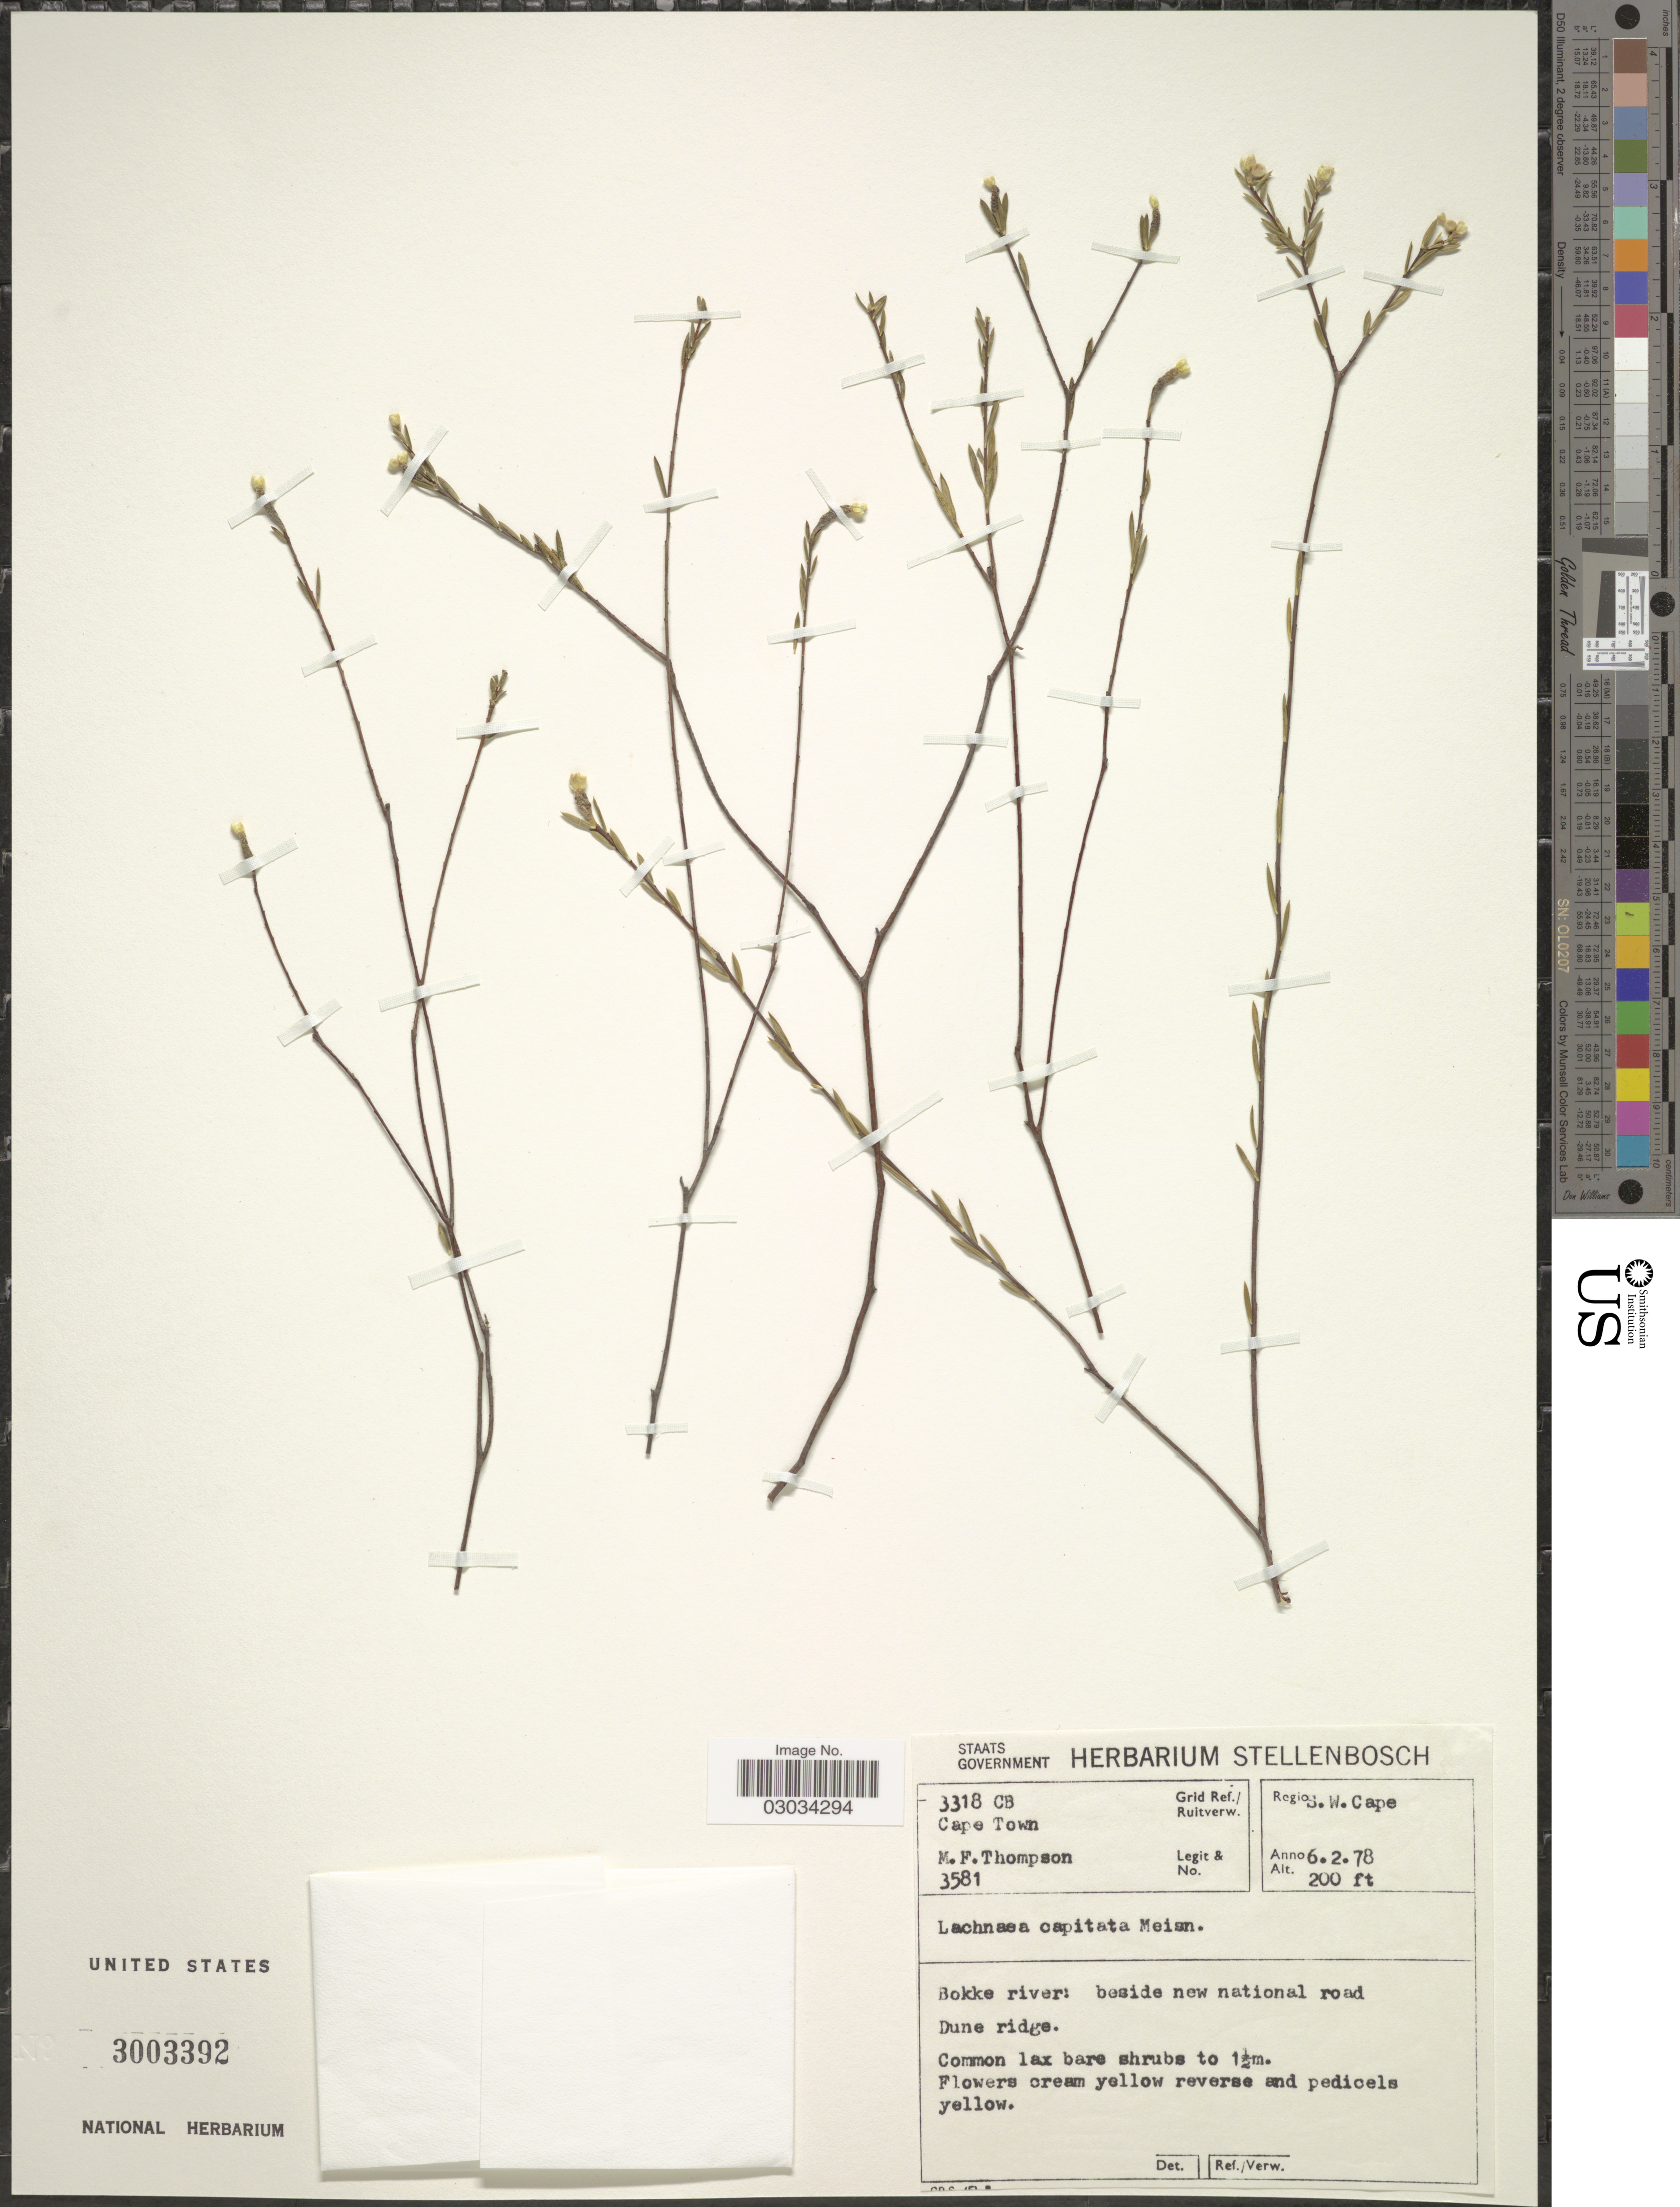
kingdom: Plantae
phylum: Tracheophyta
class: Magnoliopsida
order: Malvales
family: Thymelaeaceae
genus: Lachnaea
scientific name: Lachnaea capitata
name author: (L.) Crantz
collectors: M. F. Thompson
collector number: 3581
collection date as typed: Transcribed d/m/y: 6/2/78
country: South Africa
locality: Regio S.W. Cape. Grid Ref./ Ruitverw. 3318 CB Cape Town. Bokke river: beside new national road Dune ridge.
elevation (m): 61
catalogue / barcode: US 3003392